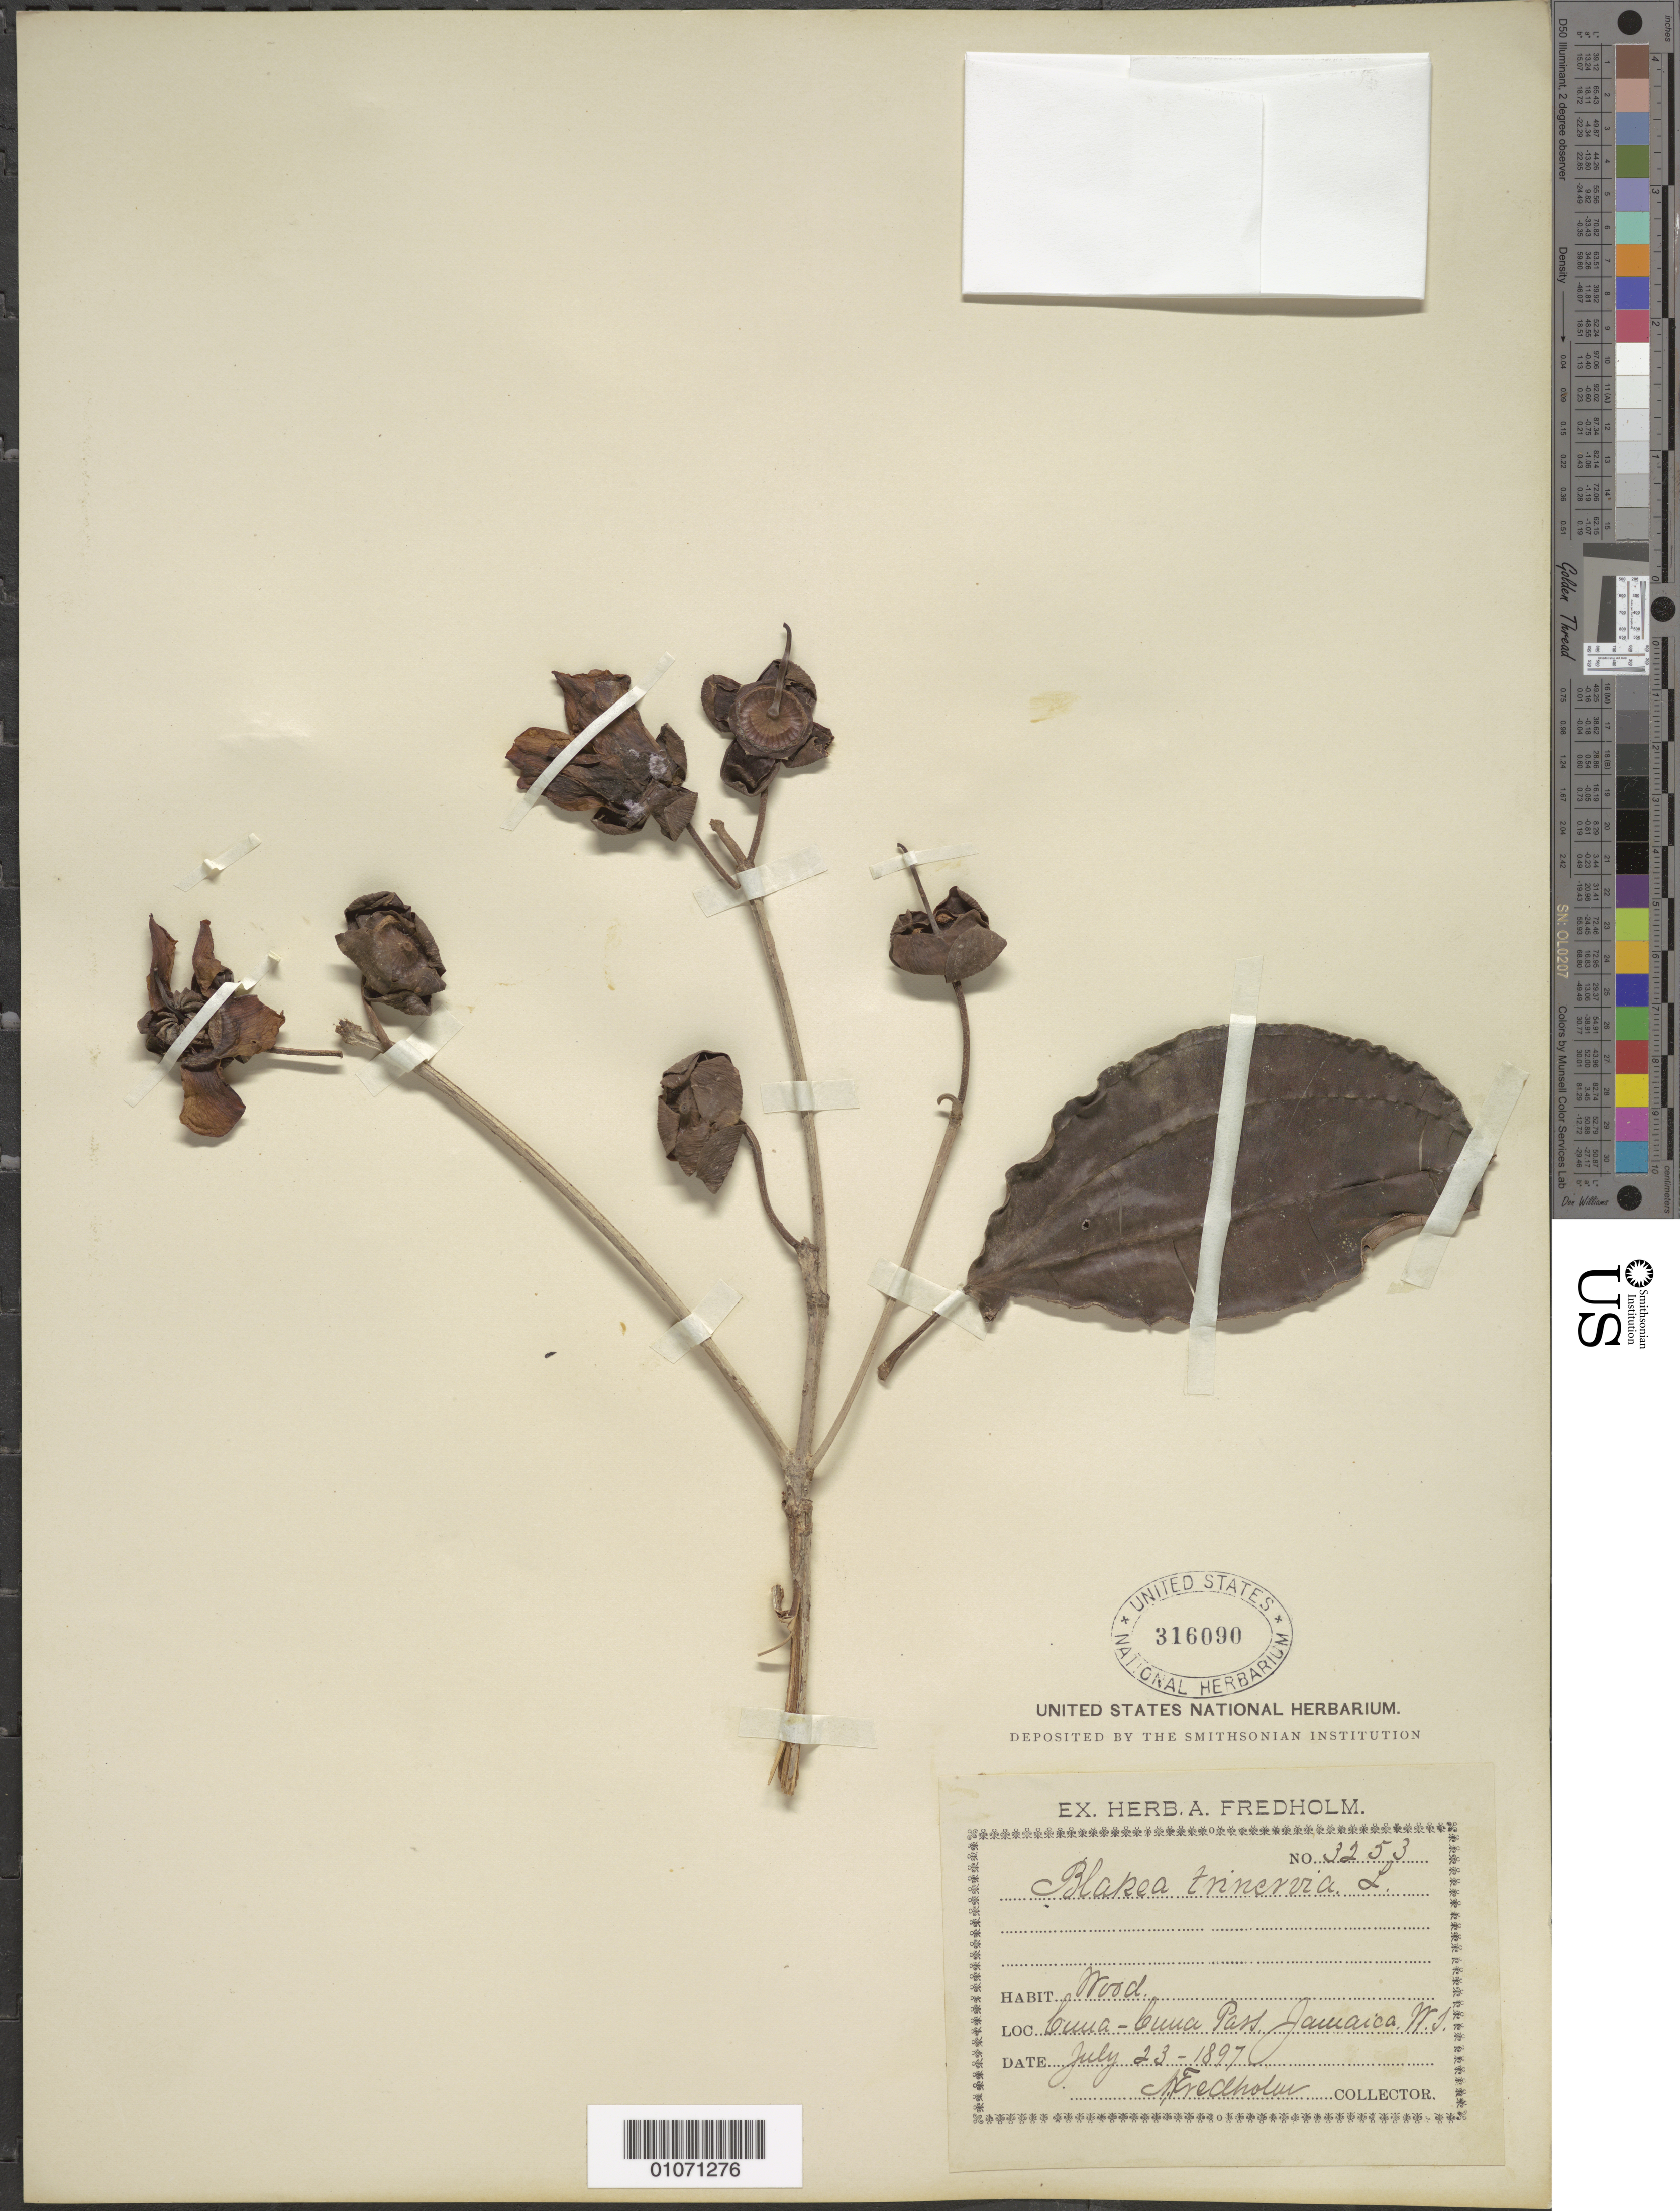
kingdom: Plantae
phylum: Tracheophyta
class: Magnoliopsida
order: Myrtales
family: Melastomataceae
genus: Blakea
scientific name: Blakea trinervia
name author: L.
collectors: A. Fredholm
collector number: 3253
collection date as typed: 23 Jul 1897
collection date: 1897-07-23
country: Jamaica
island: Jamaica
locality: Cuna Cuna Pass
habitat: Wood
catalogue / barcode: US 316090